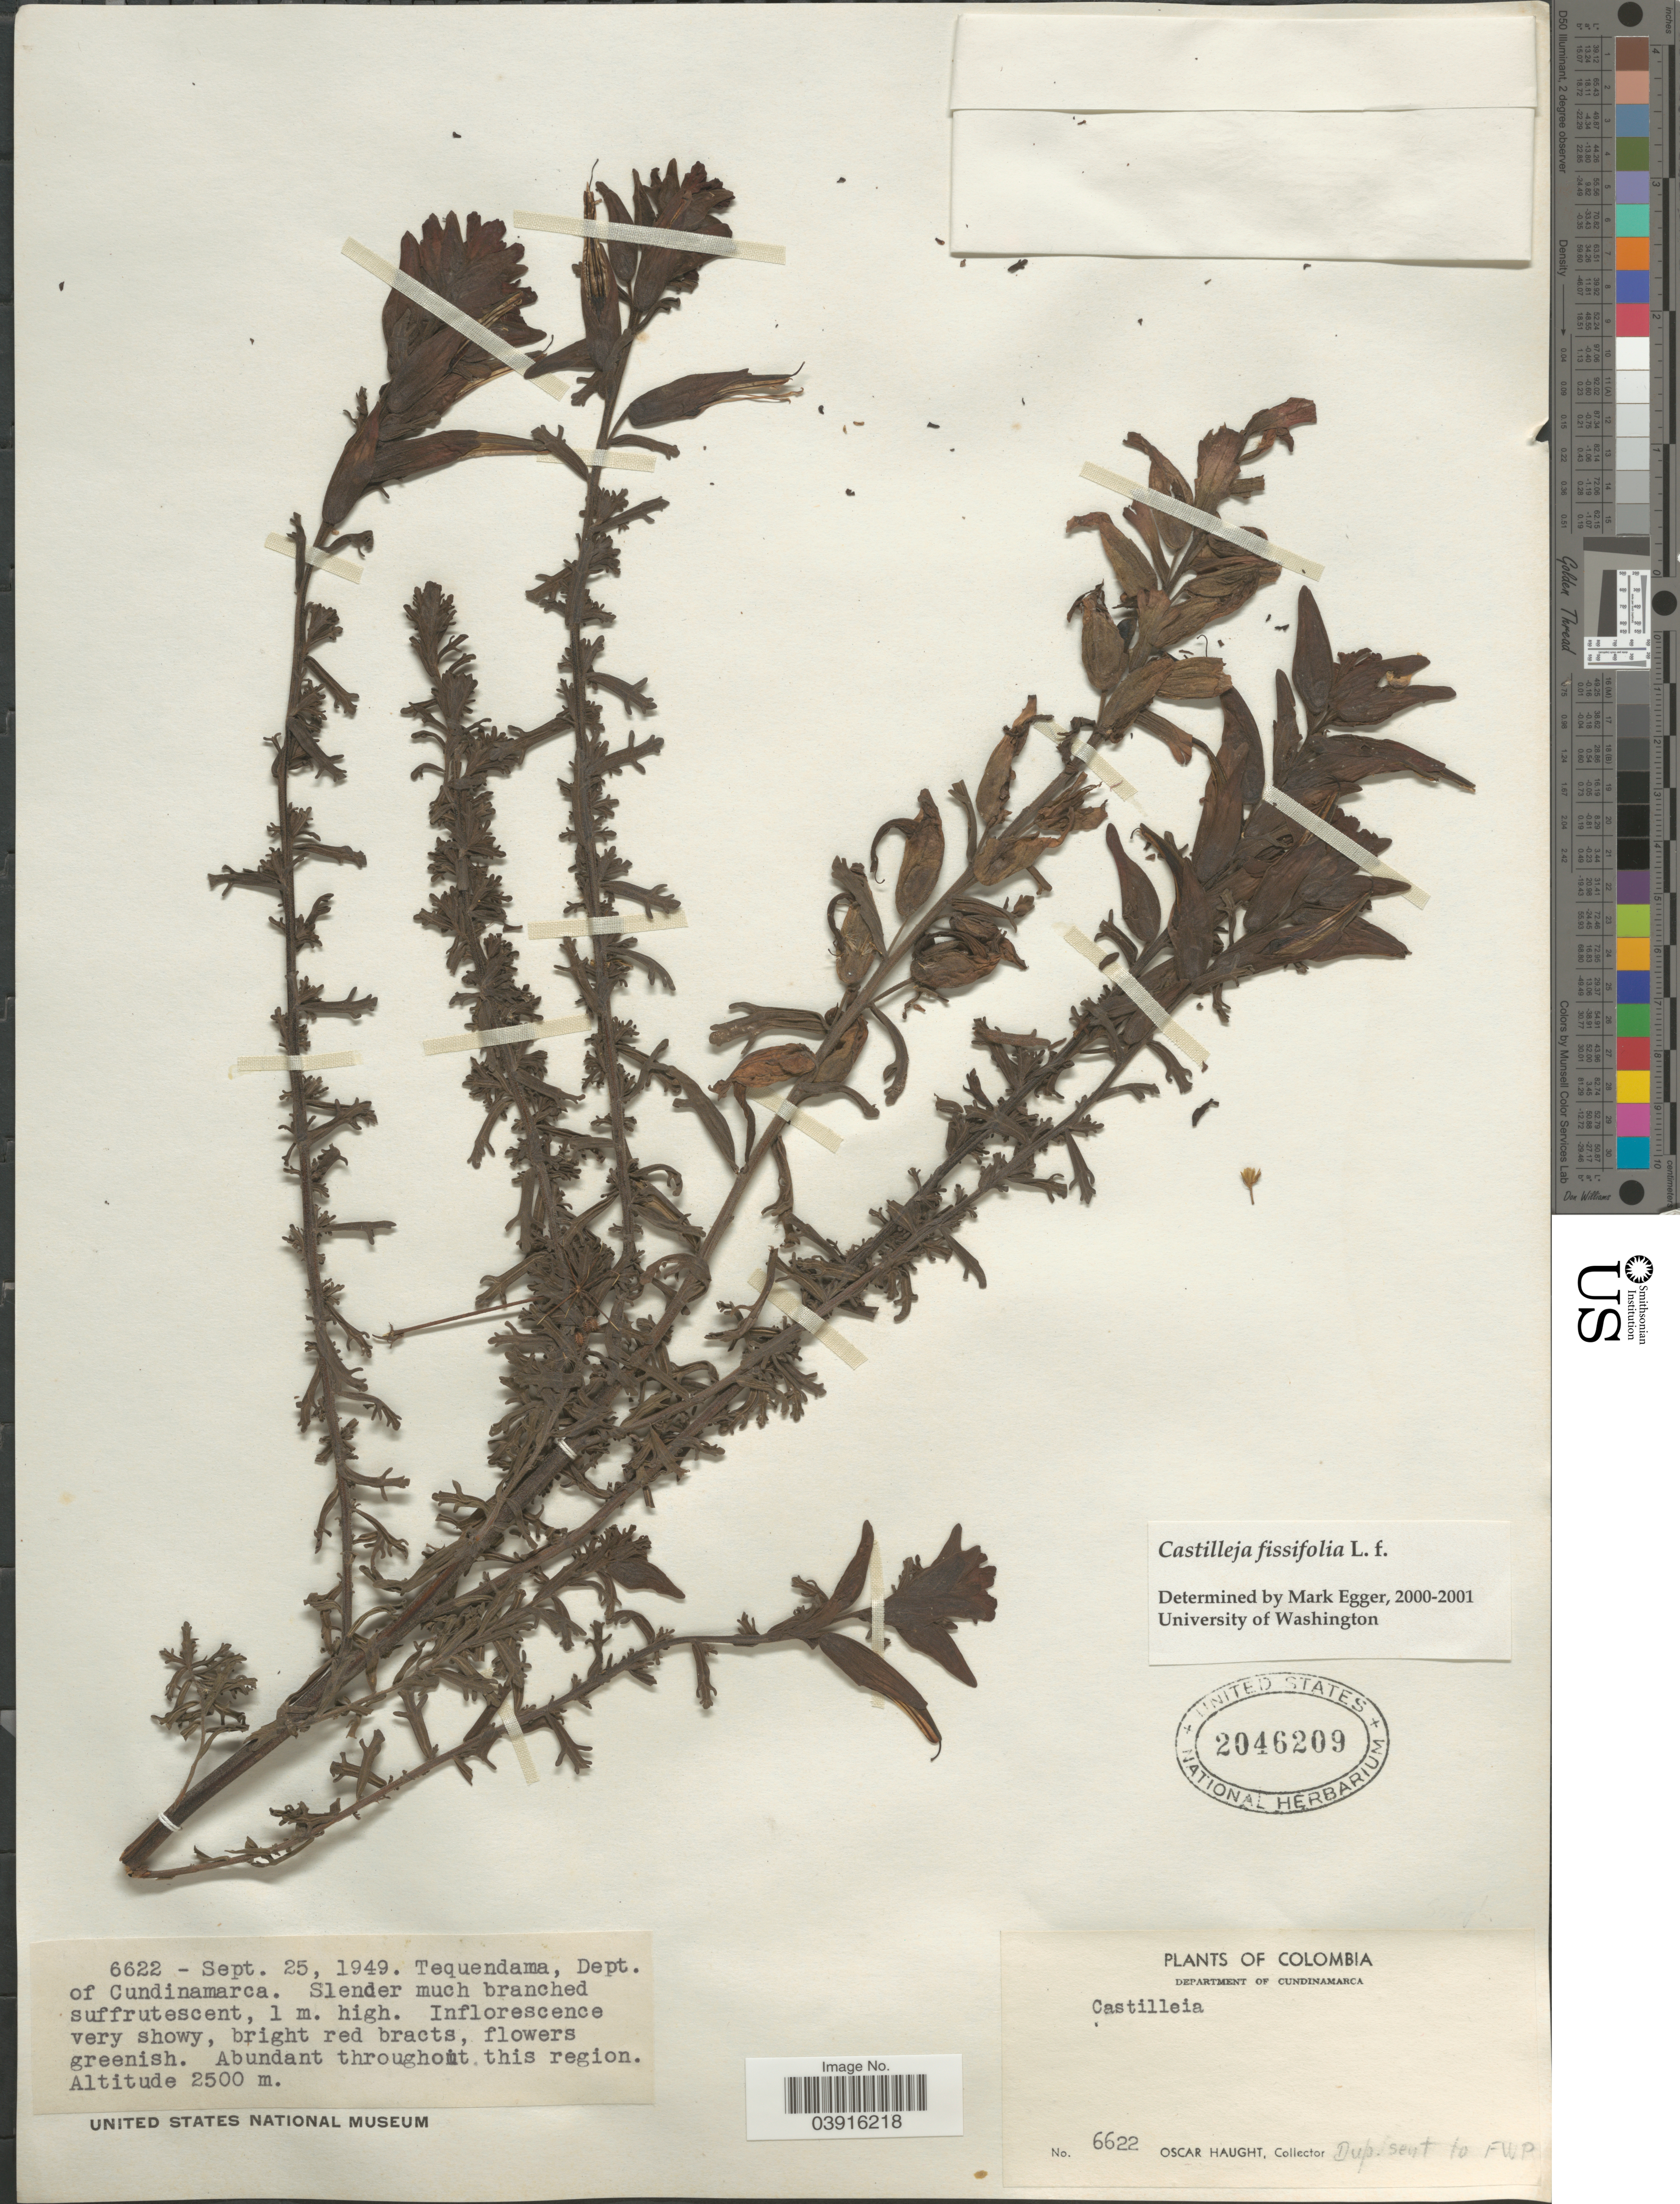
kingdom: Plantae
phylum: Tracheophyta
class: Magnoliopsida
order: Lamiales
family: Orobanchaceae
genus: Castilleja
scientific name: Castilleja fissifolia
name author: L. f.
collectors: O. L. Haught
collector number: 6622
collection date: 1949-09-25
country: Colombia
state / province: Cundinamarca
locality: Department of Cundinamarca. Tequendama, Dept. of Cundinamarca.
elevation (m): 2500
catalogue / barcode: US 2046209